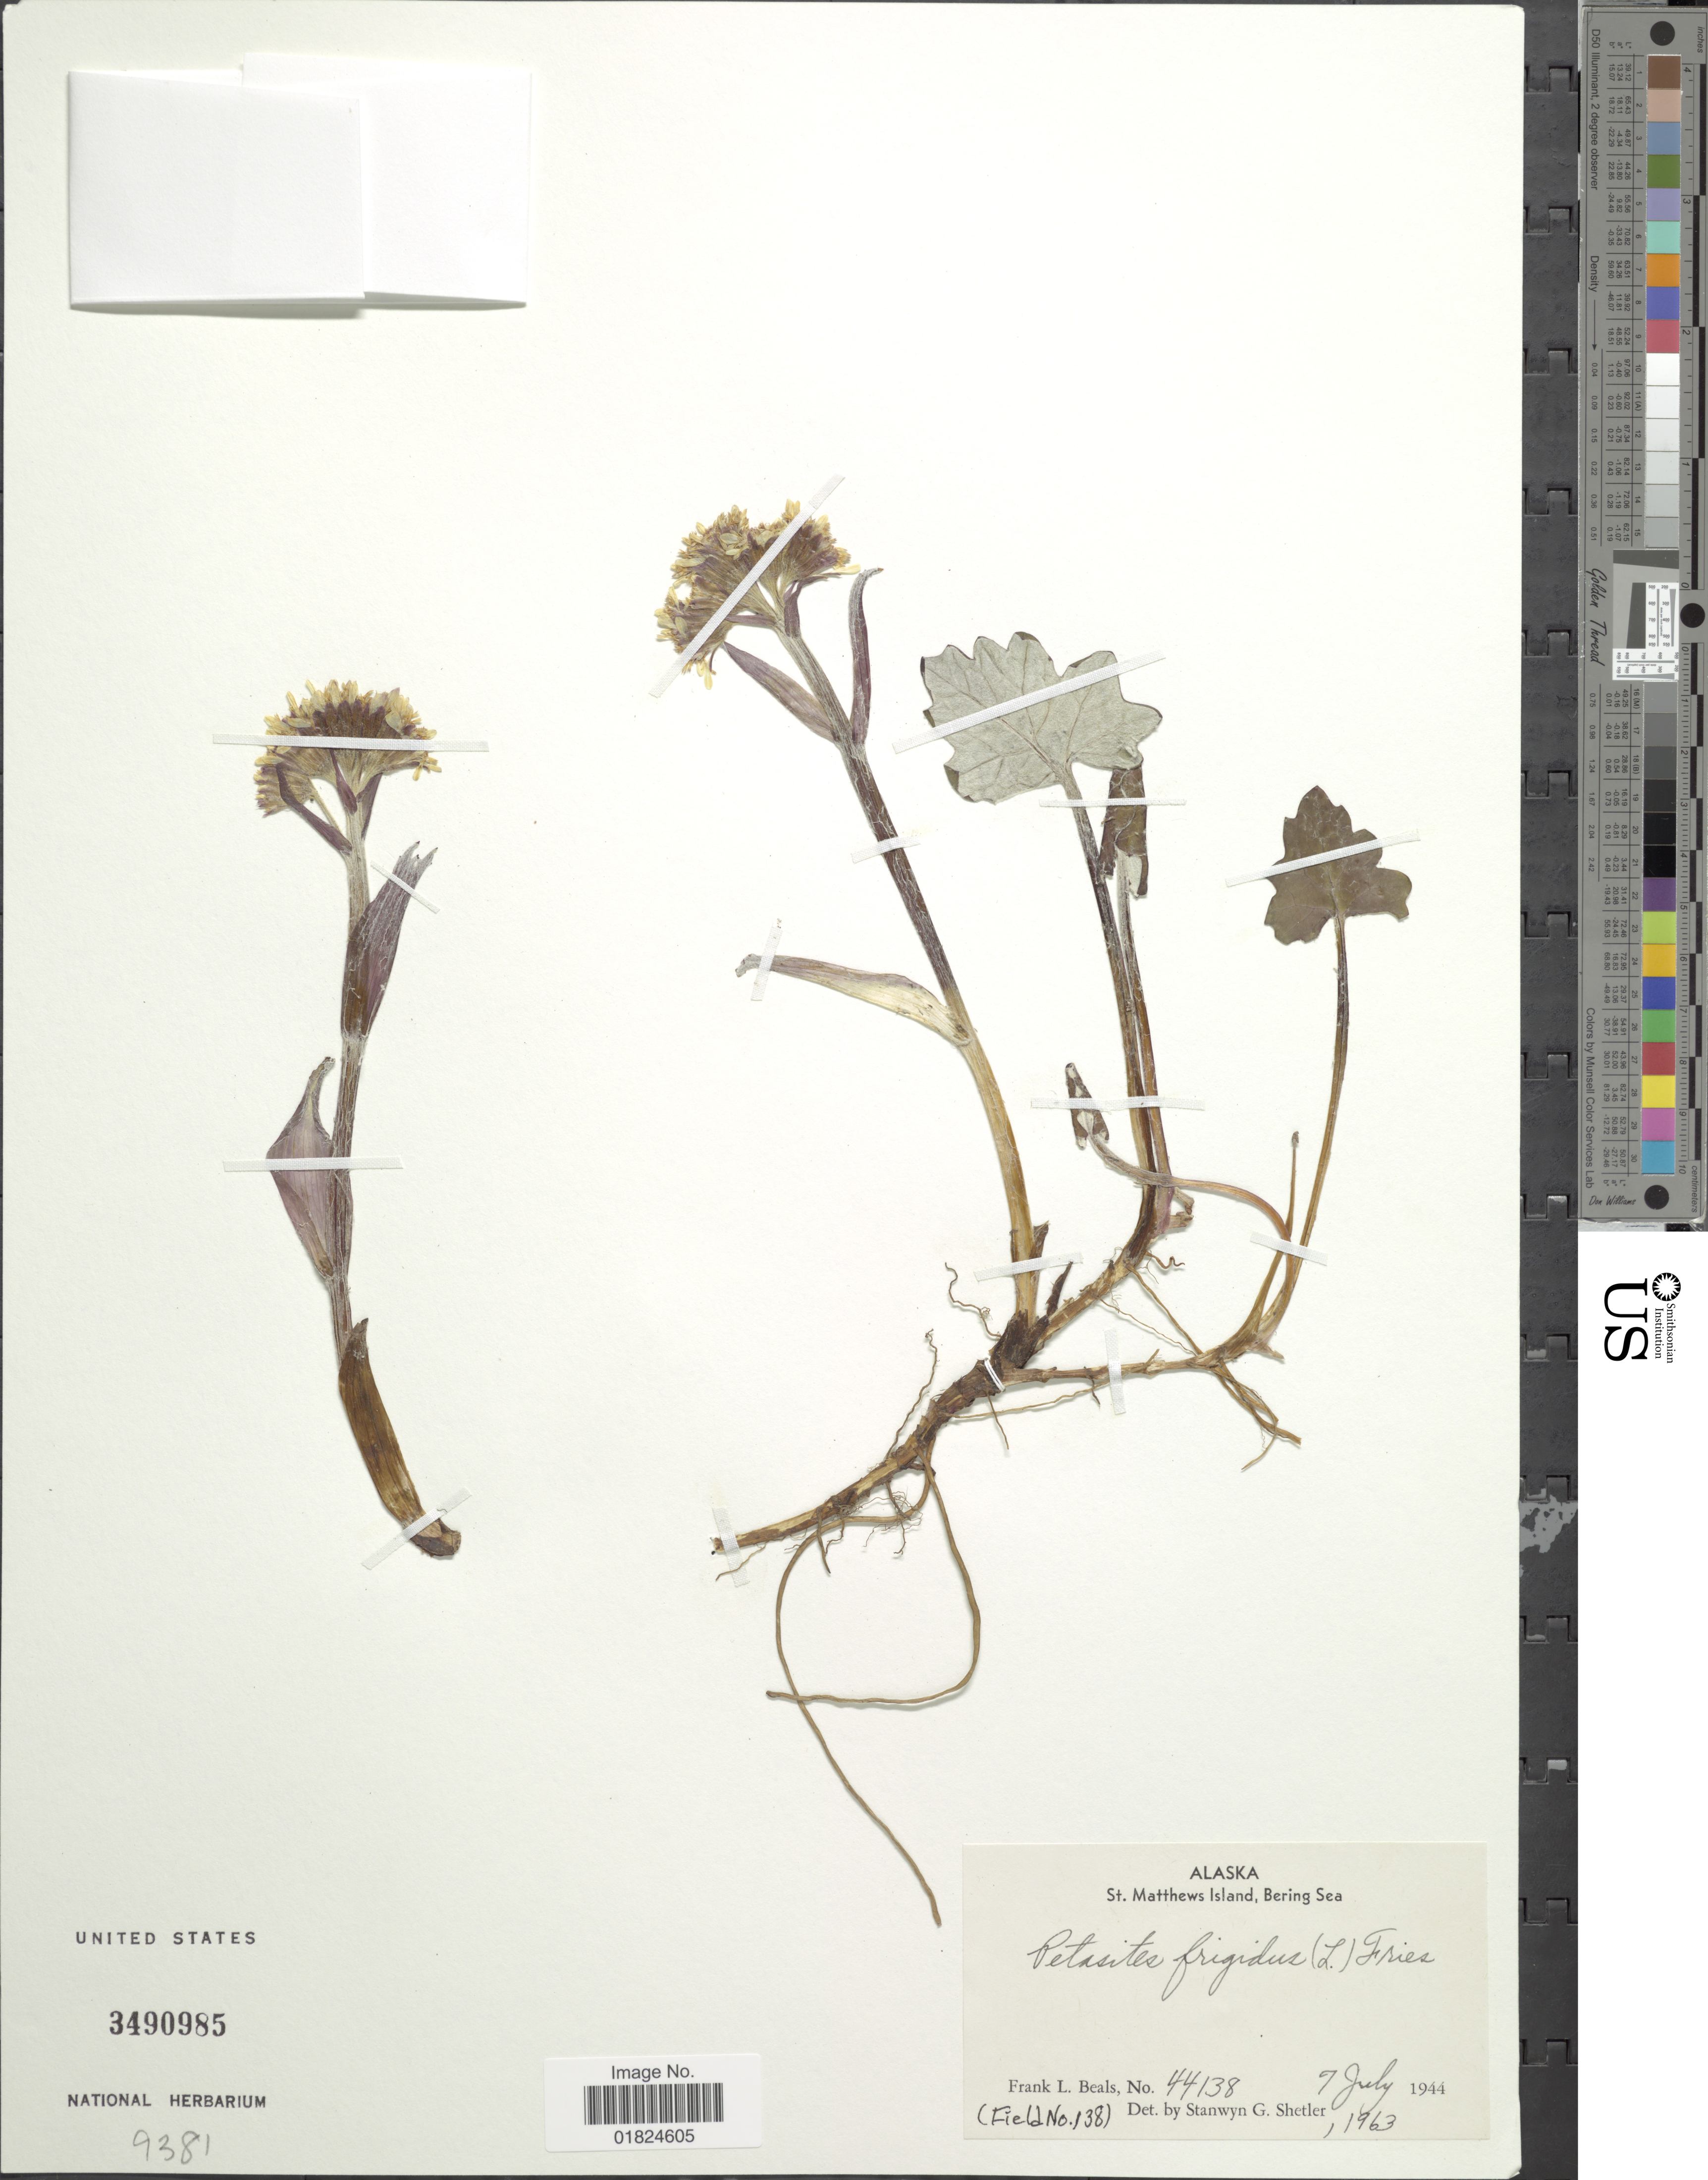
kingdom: Plantae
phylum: Tracheophyta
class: Magnoliopsida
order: Asterales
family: Asteraceae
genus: Petasites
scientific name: Petasites frigidus var. frigidus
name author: (L.) Fr.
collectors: F. Beals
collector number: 44138/138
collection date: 1944-07-07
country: United States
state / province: Alaska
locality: St. Matthews Island, Bering Sea.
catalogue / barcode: US 3490985